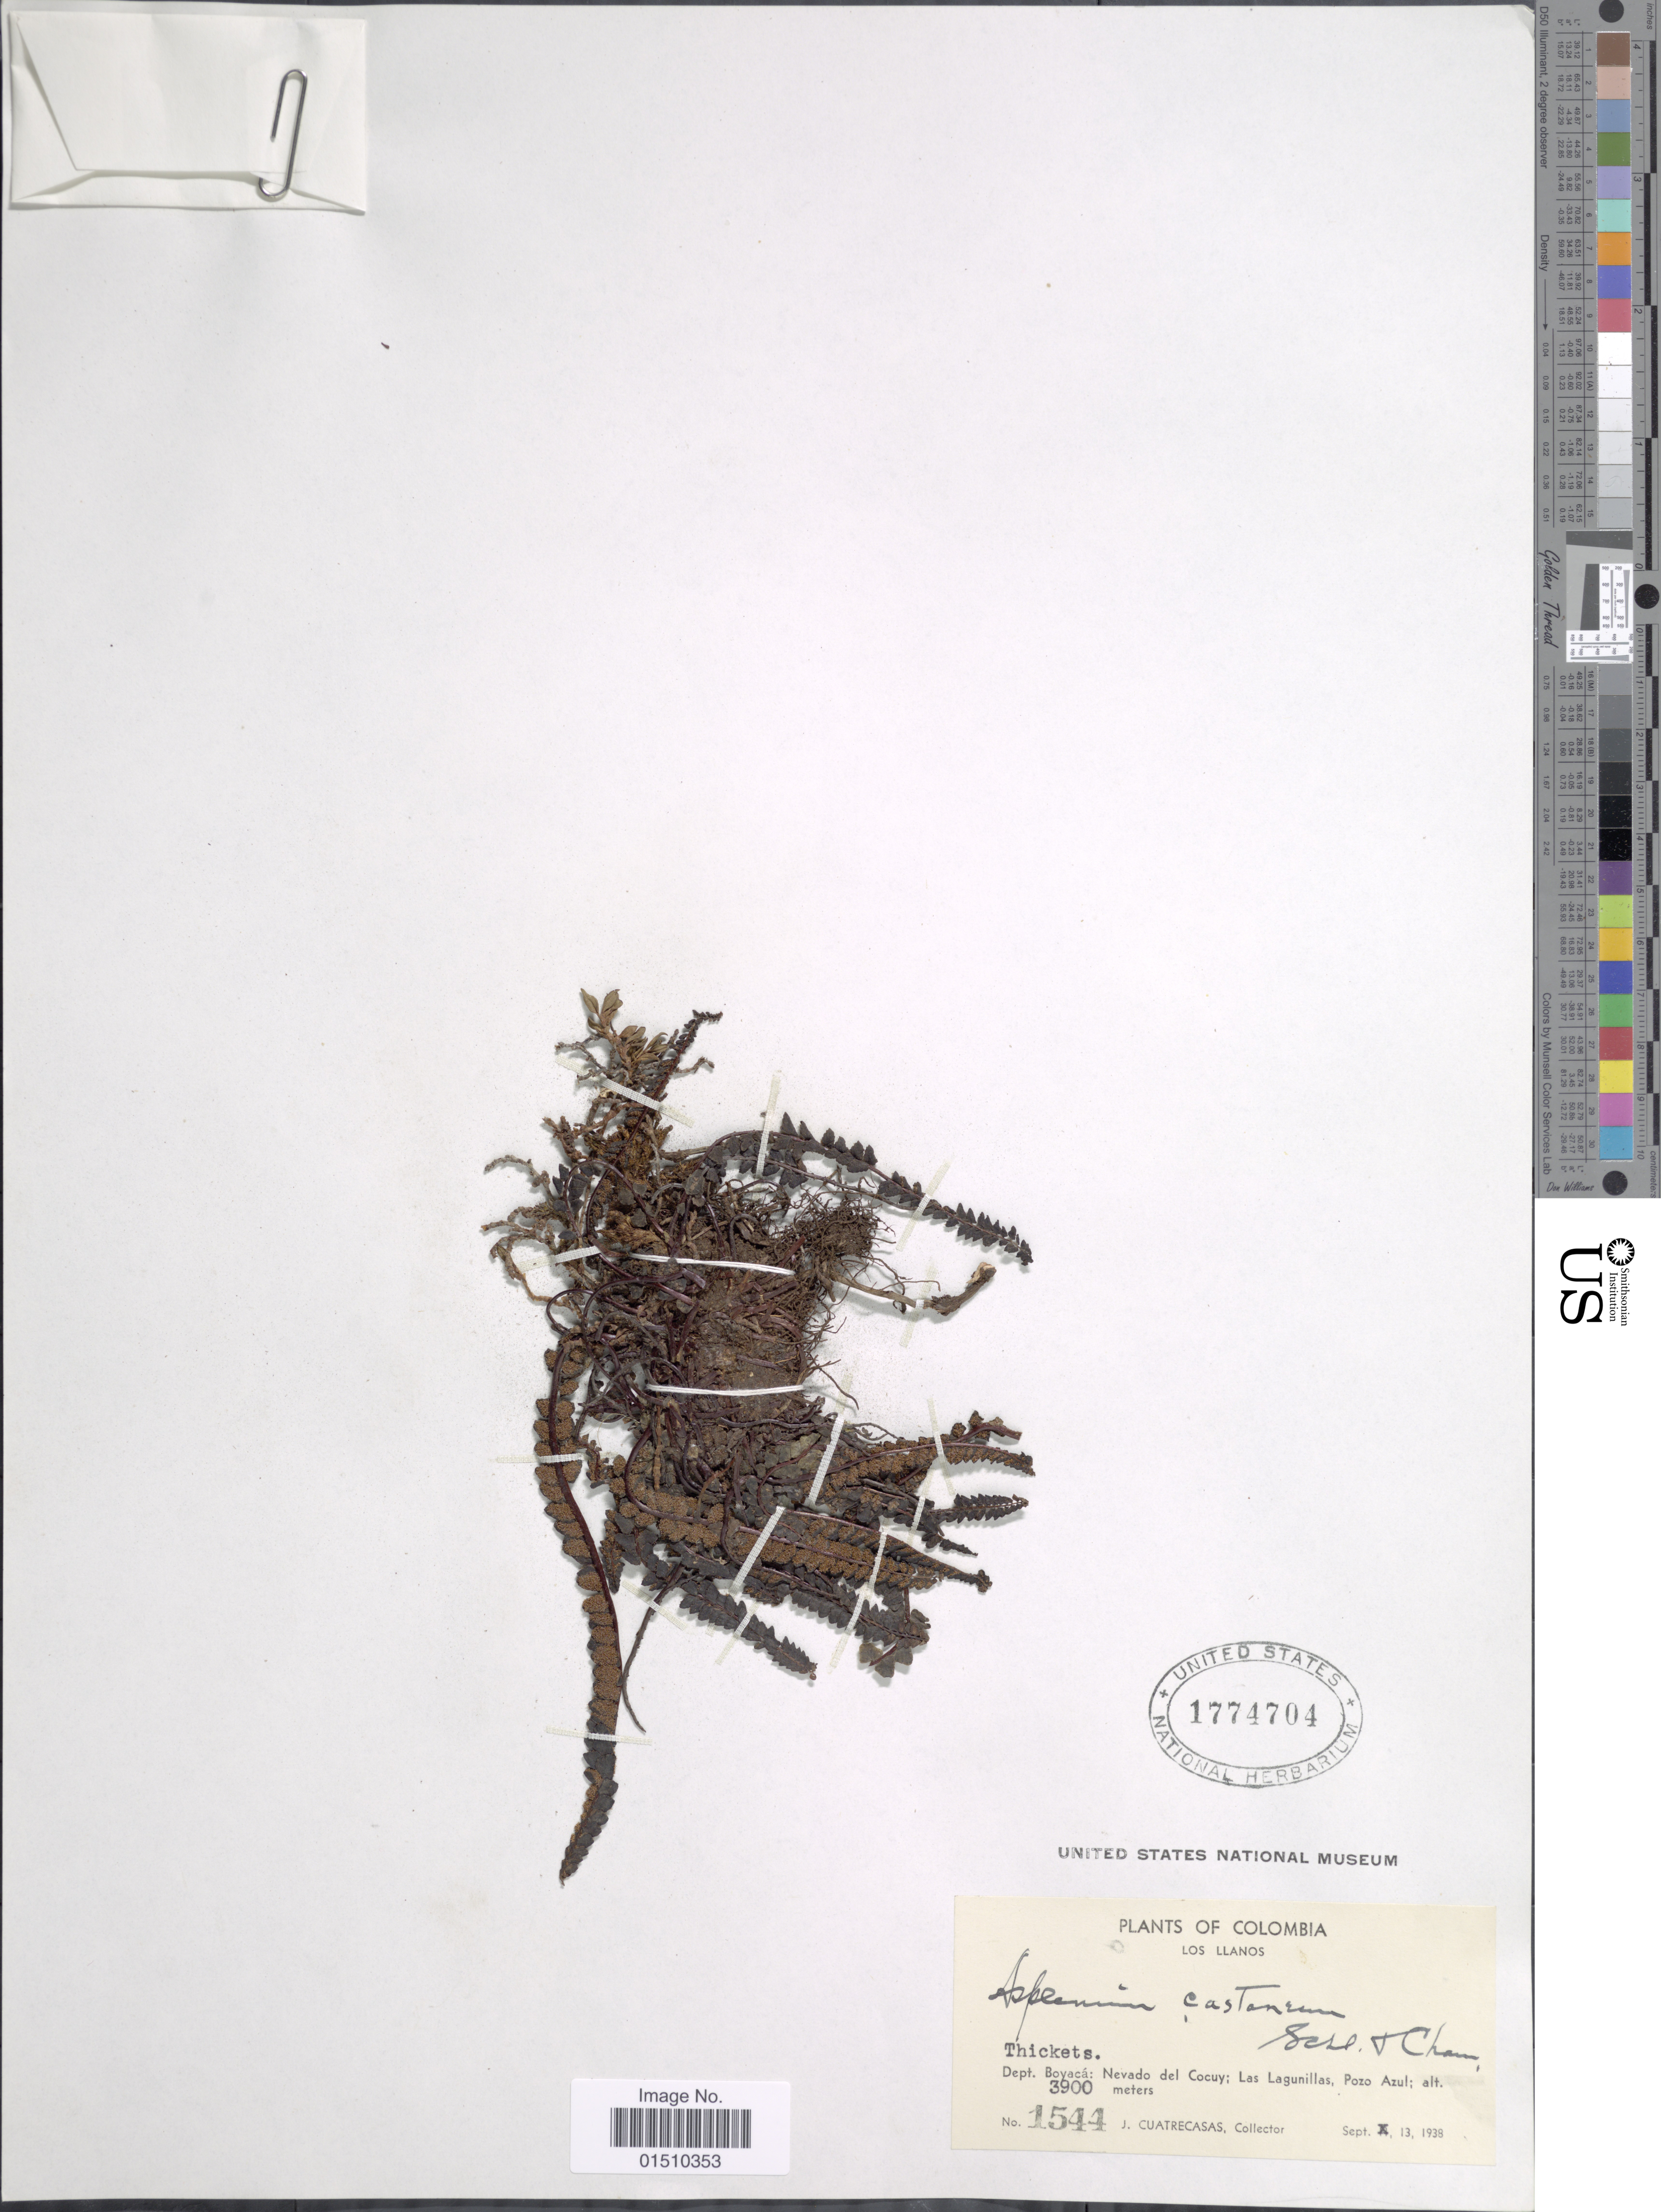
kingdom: Plantae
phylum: Tracheophyta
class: Polypodiopsida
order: Polypodiales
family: Aspleniaceae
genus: Asplenium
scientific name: Asplenium castaneum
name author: Schltdl. & Cham.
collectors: J. Cuatrecasas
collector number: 1544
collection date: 1938-09-13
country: Colombia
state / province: Boyacá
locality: Colombia, Los Llanos, Dept. Boyaca: Nevado del Cocuy; Las Lagunillas, Pozo Azul.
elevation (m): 3900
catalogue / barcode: US 1774704